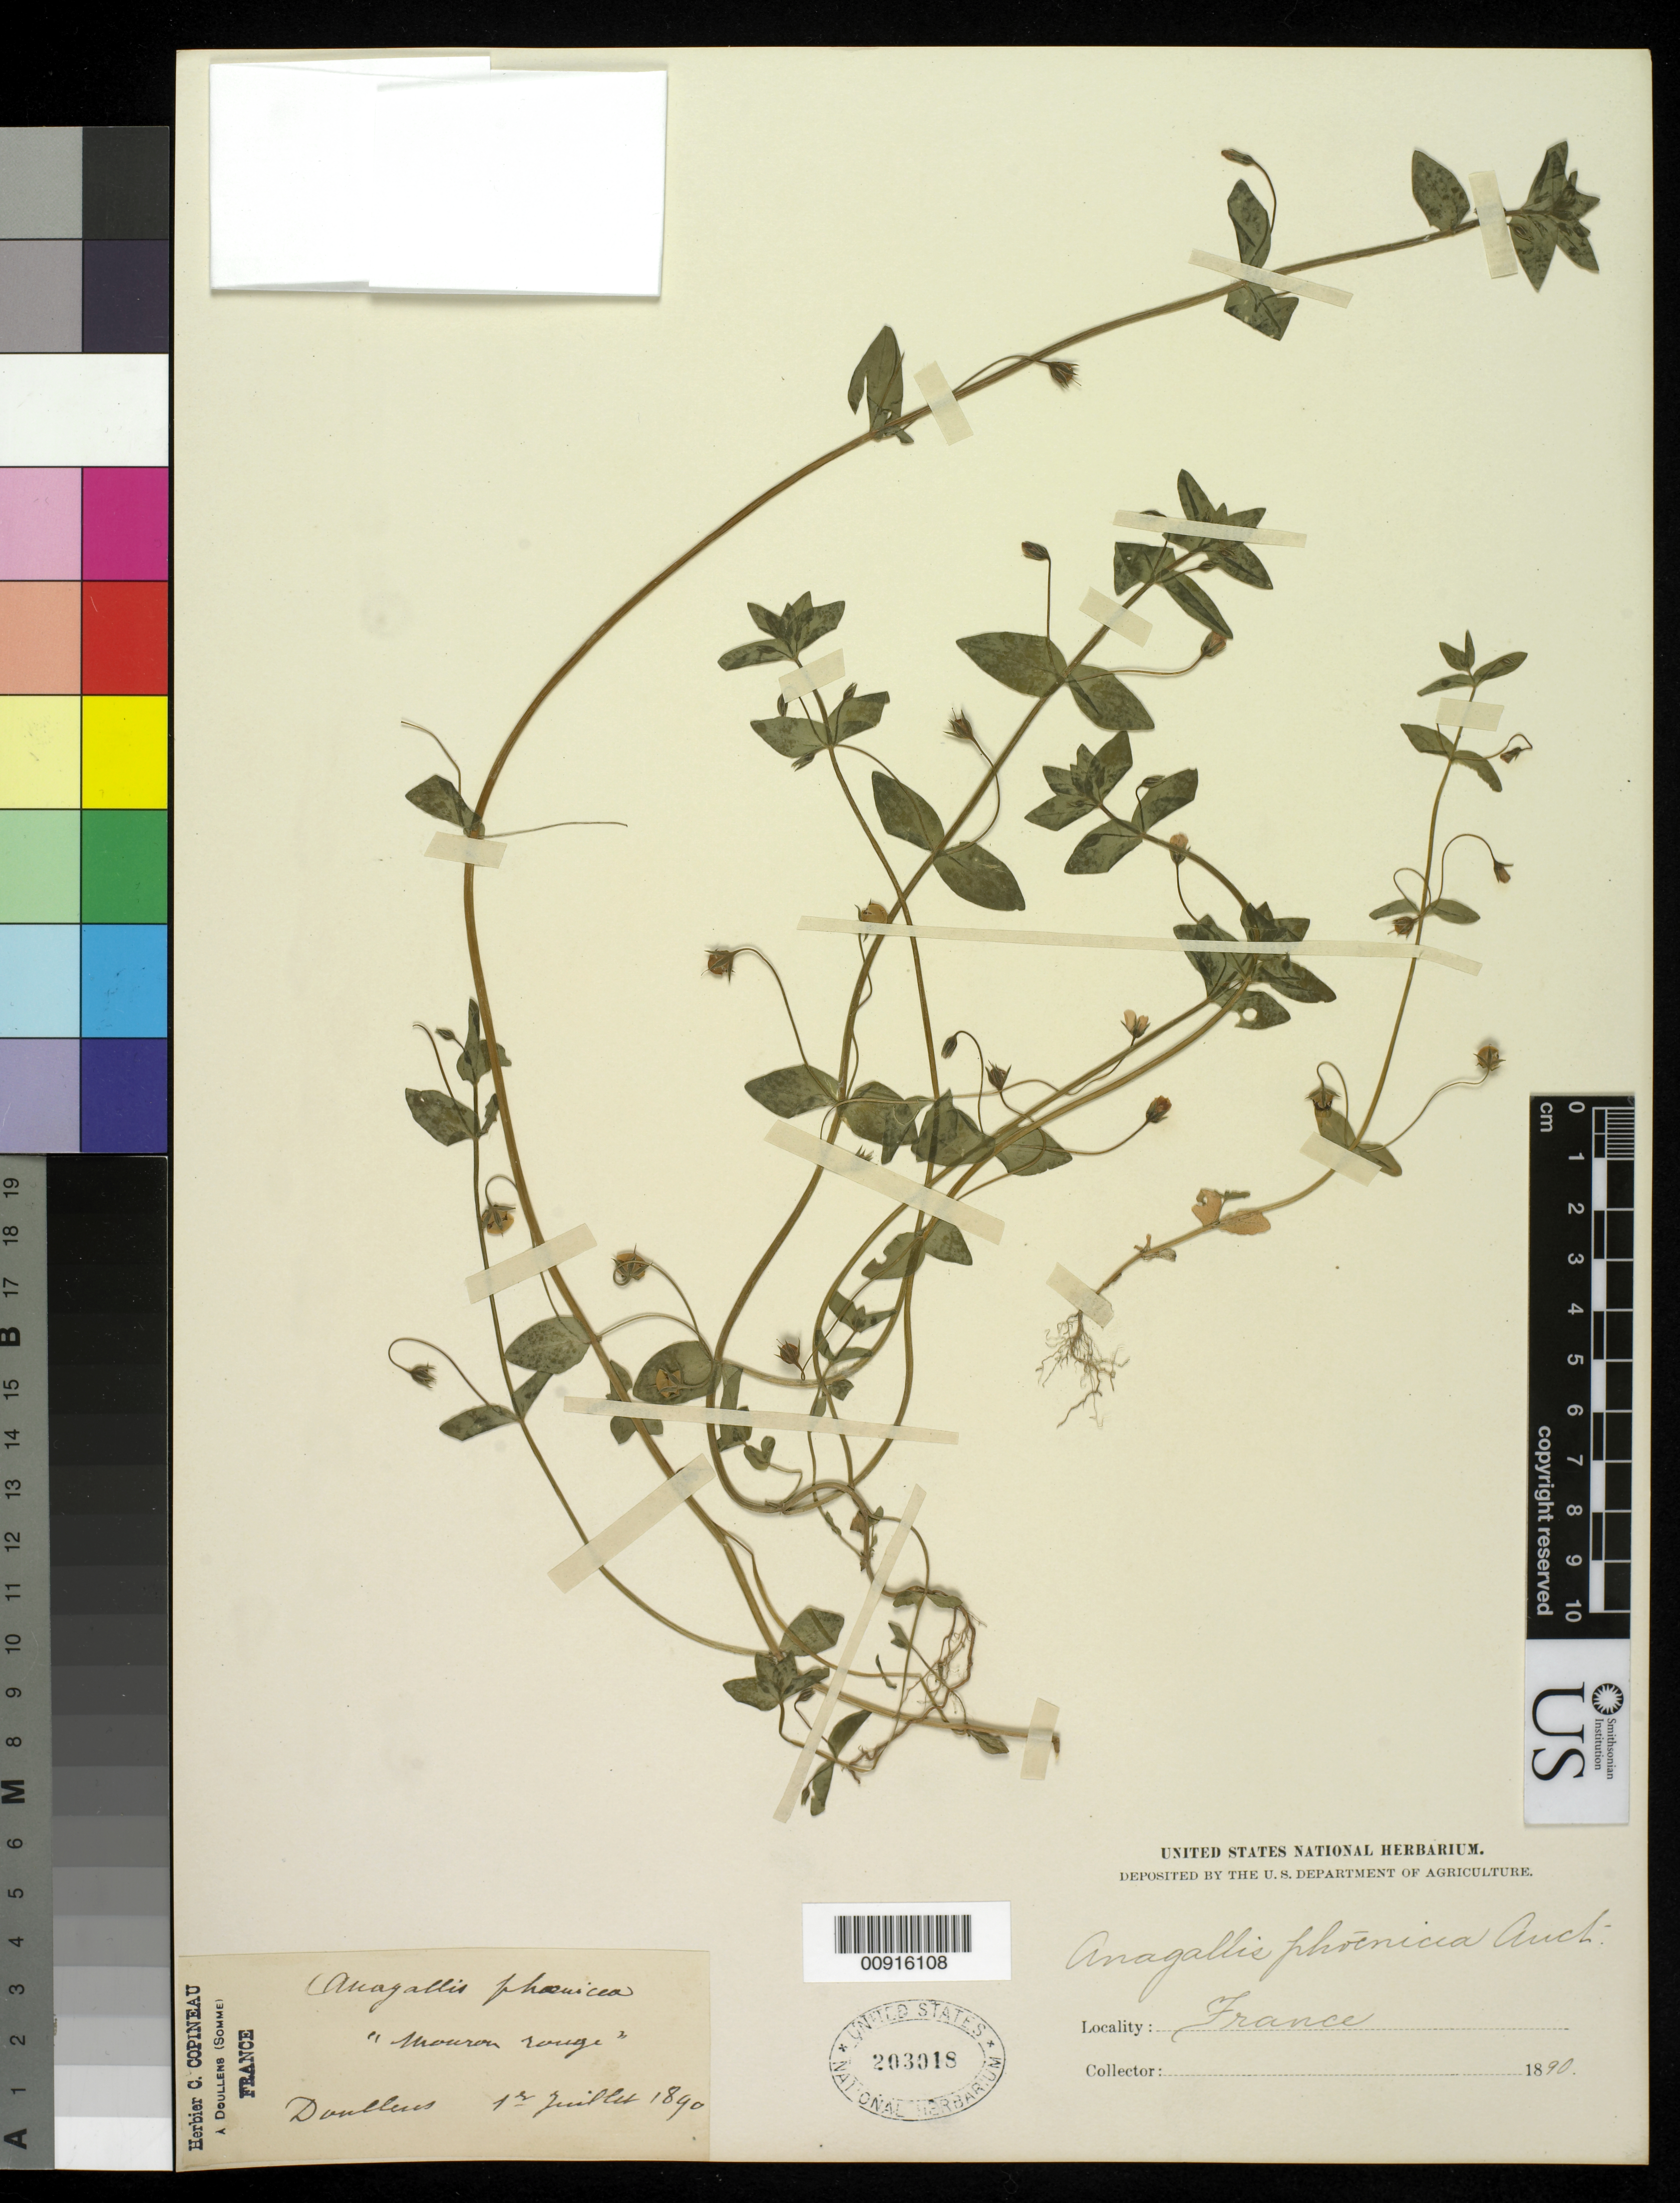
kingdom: Plantae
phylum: Tracheophyta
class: Magnoliopsida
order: Ericales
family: Primulaceae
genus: Anagallis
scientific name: Anagallis phoenicea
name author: Scop.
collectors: C. Copineau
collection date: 1890-07-01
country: France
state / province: Hauts-de-France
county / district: Somme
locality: Doullens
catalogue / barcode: US 203018